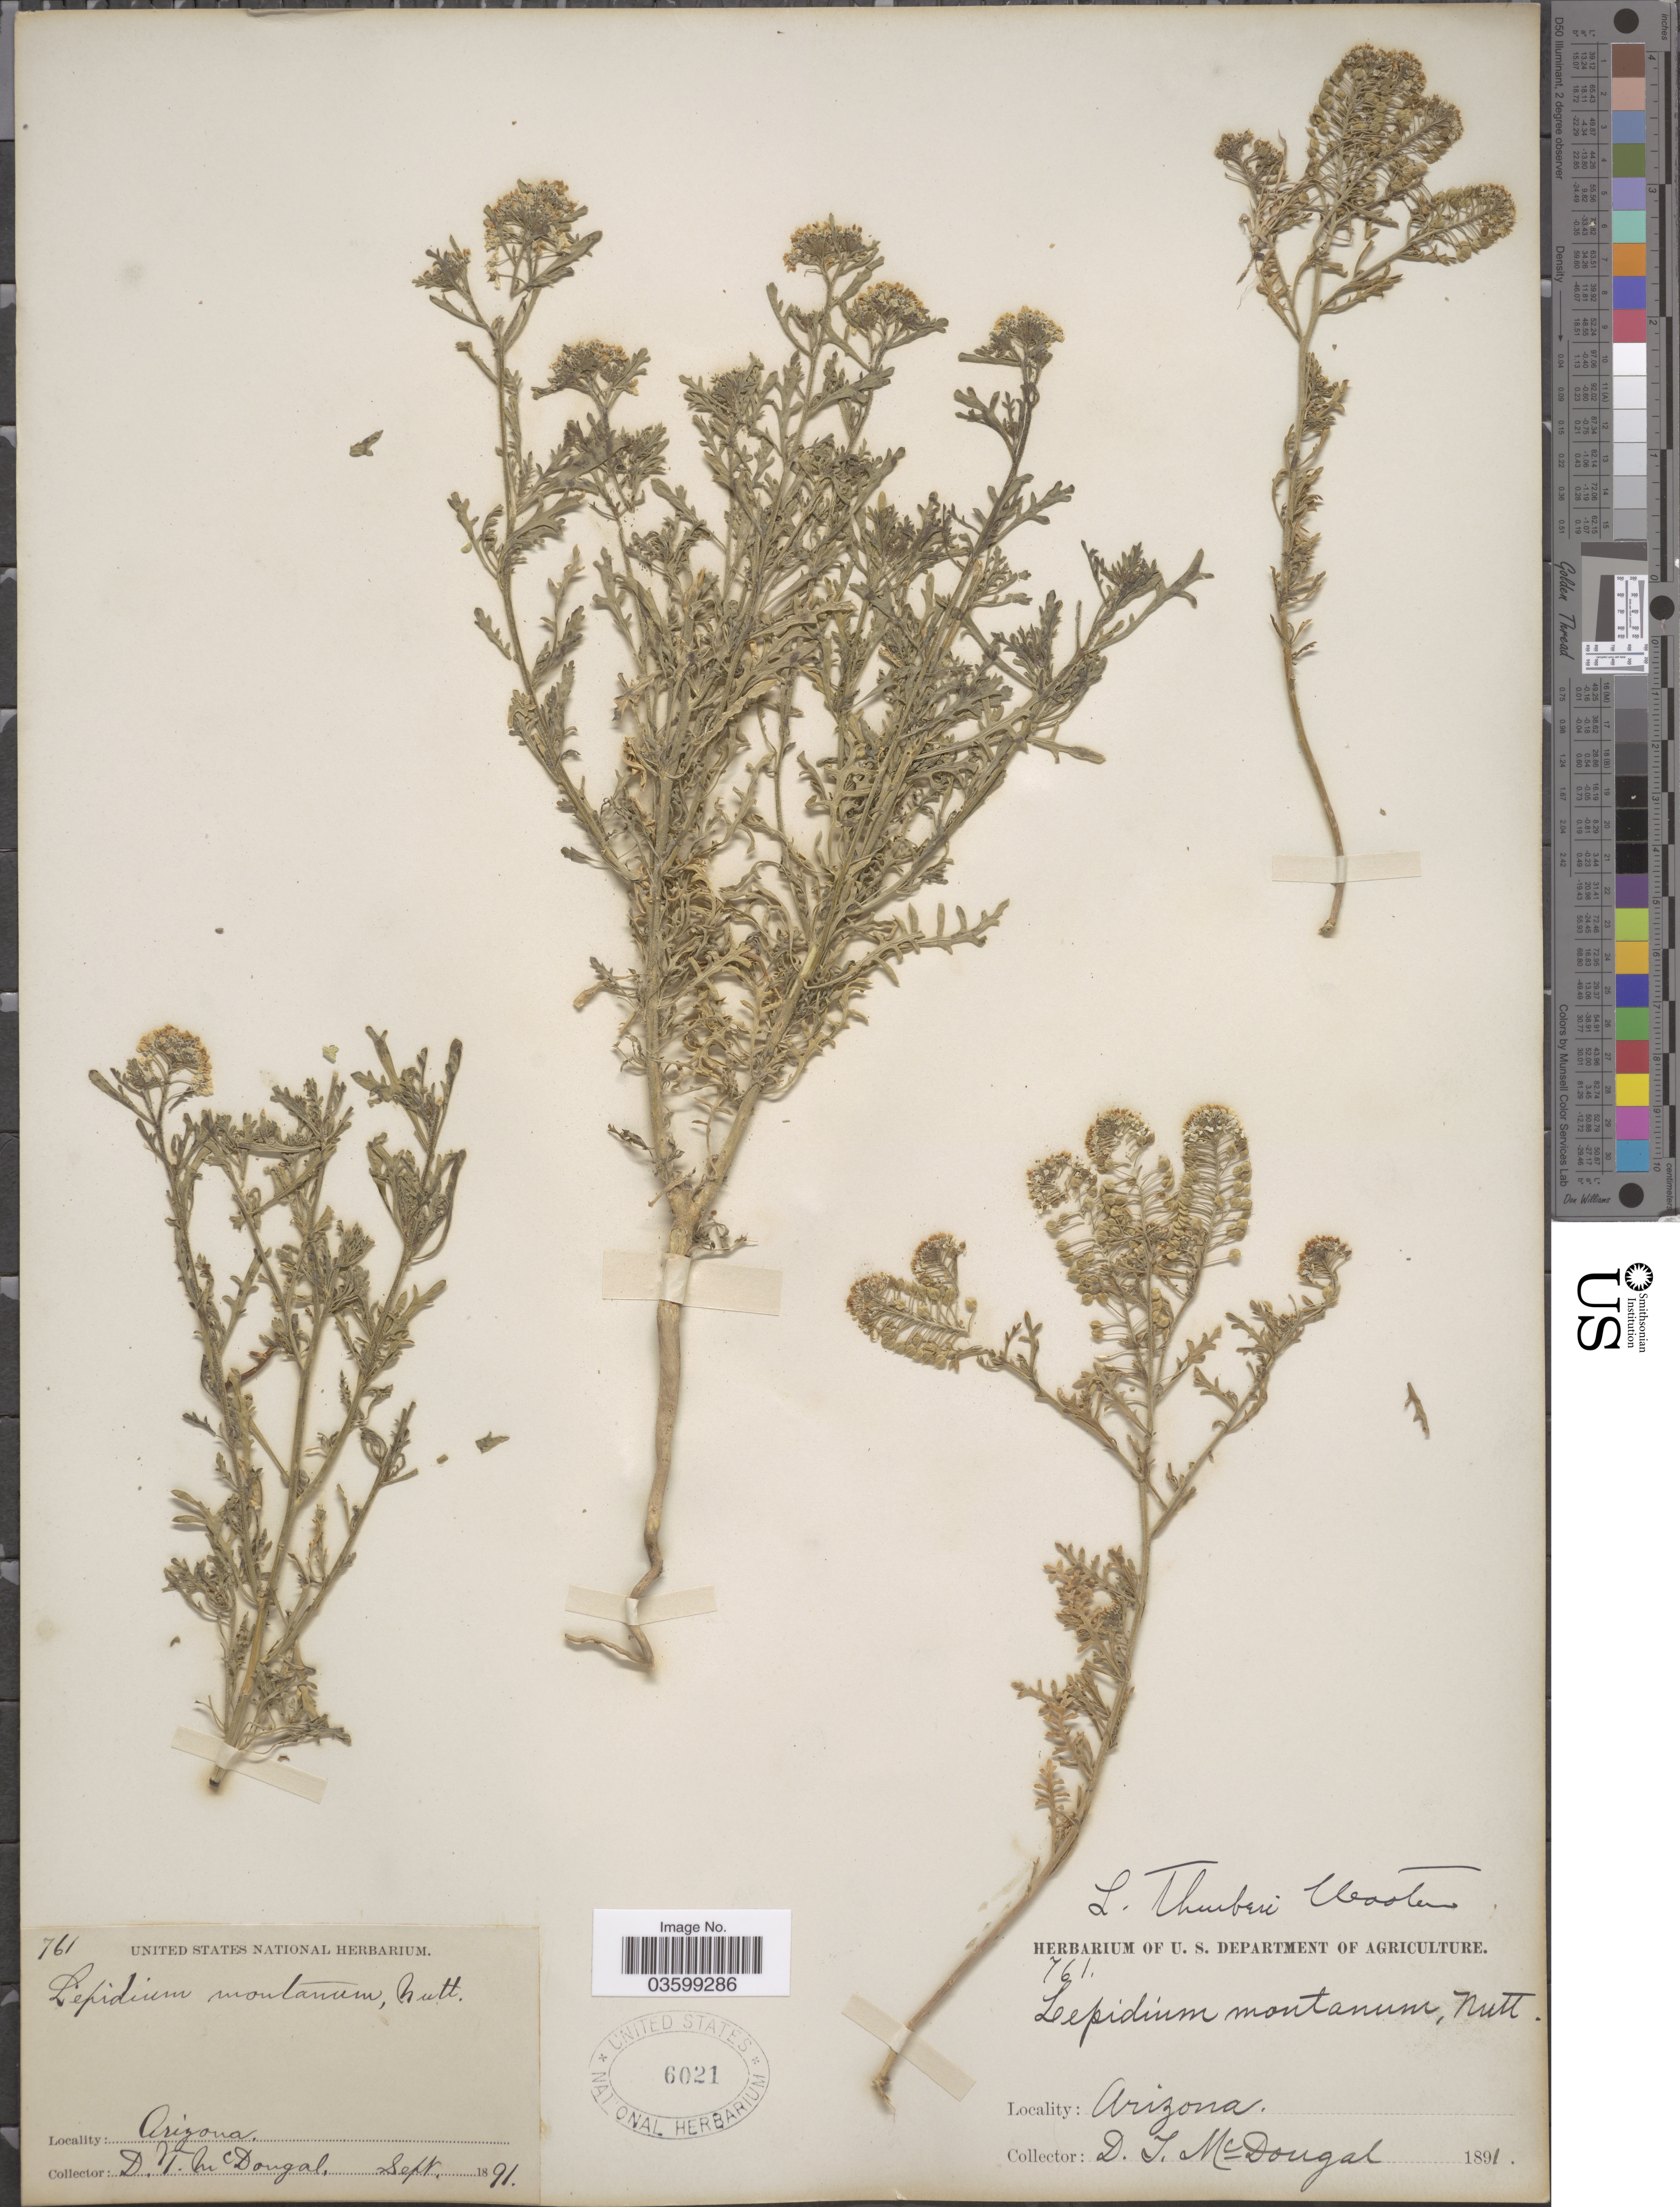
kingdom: Plantae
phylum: Tracheophyta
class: Magnoliopsida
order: Brassicales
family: Brassicaceae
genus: Lepidium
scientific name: Lepidium thurberi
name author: Wooton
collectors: D. Mcdougal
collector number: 761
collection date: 1891-09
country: United States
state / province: Arizona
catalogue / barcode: US 6021